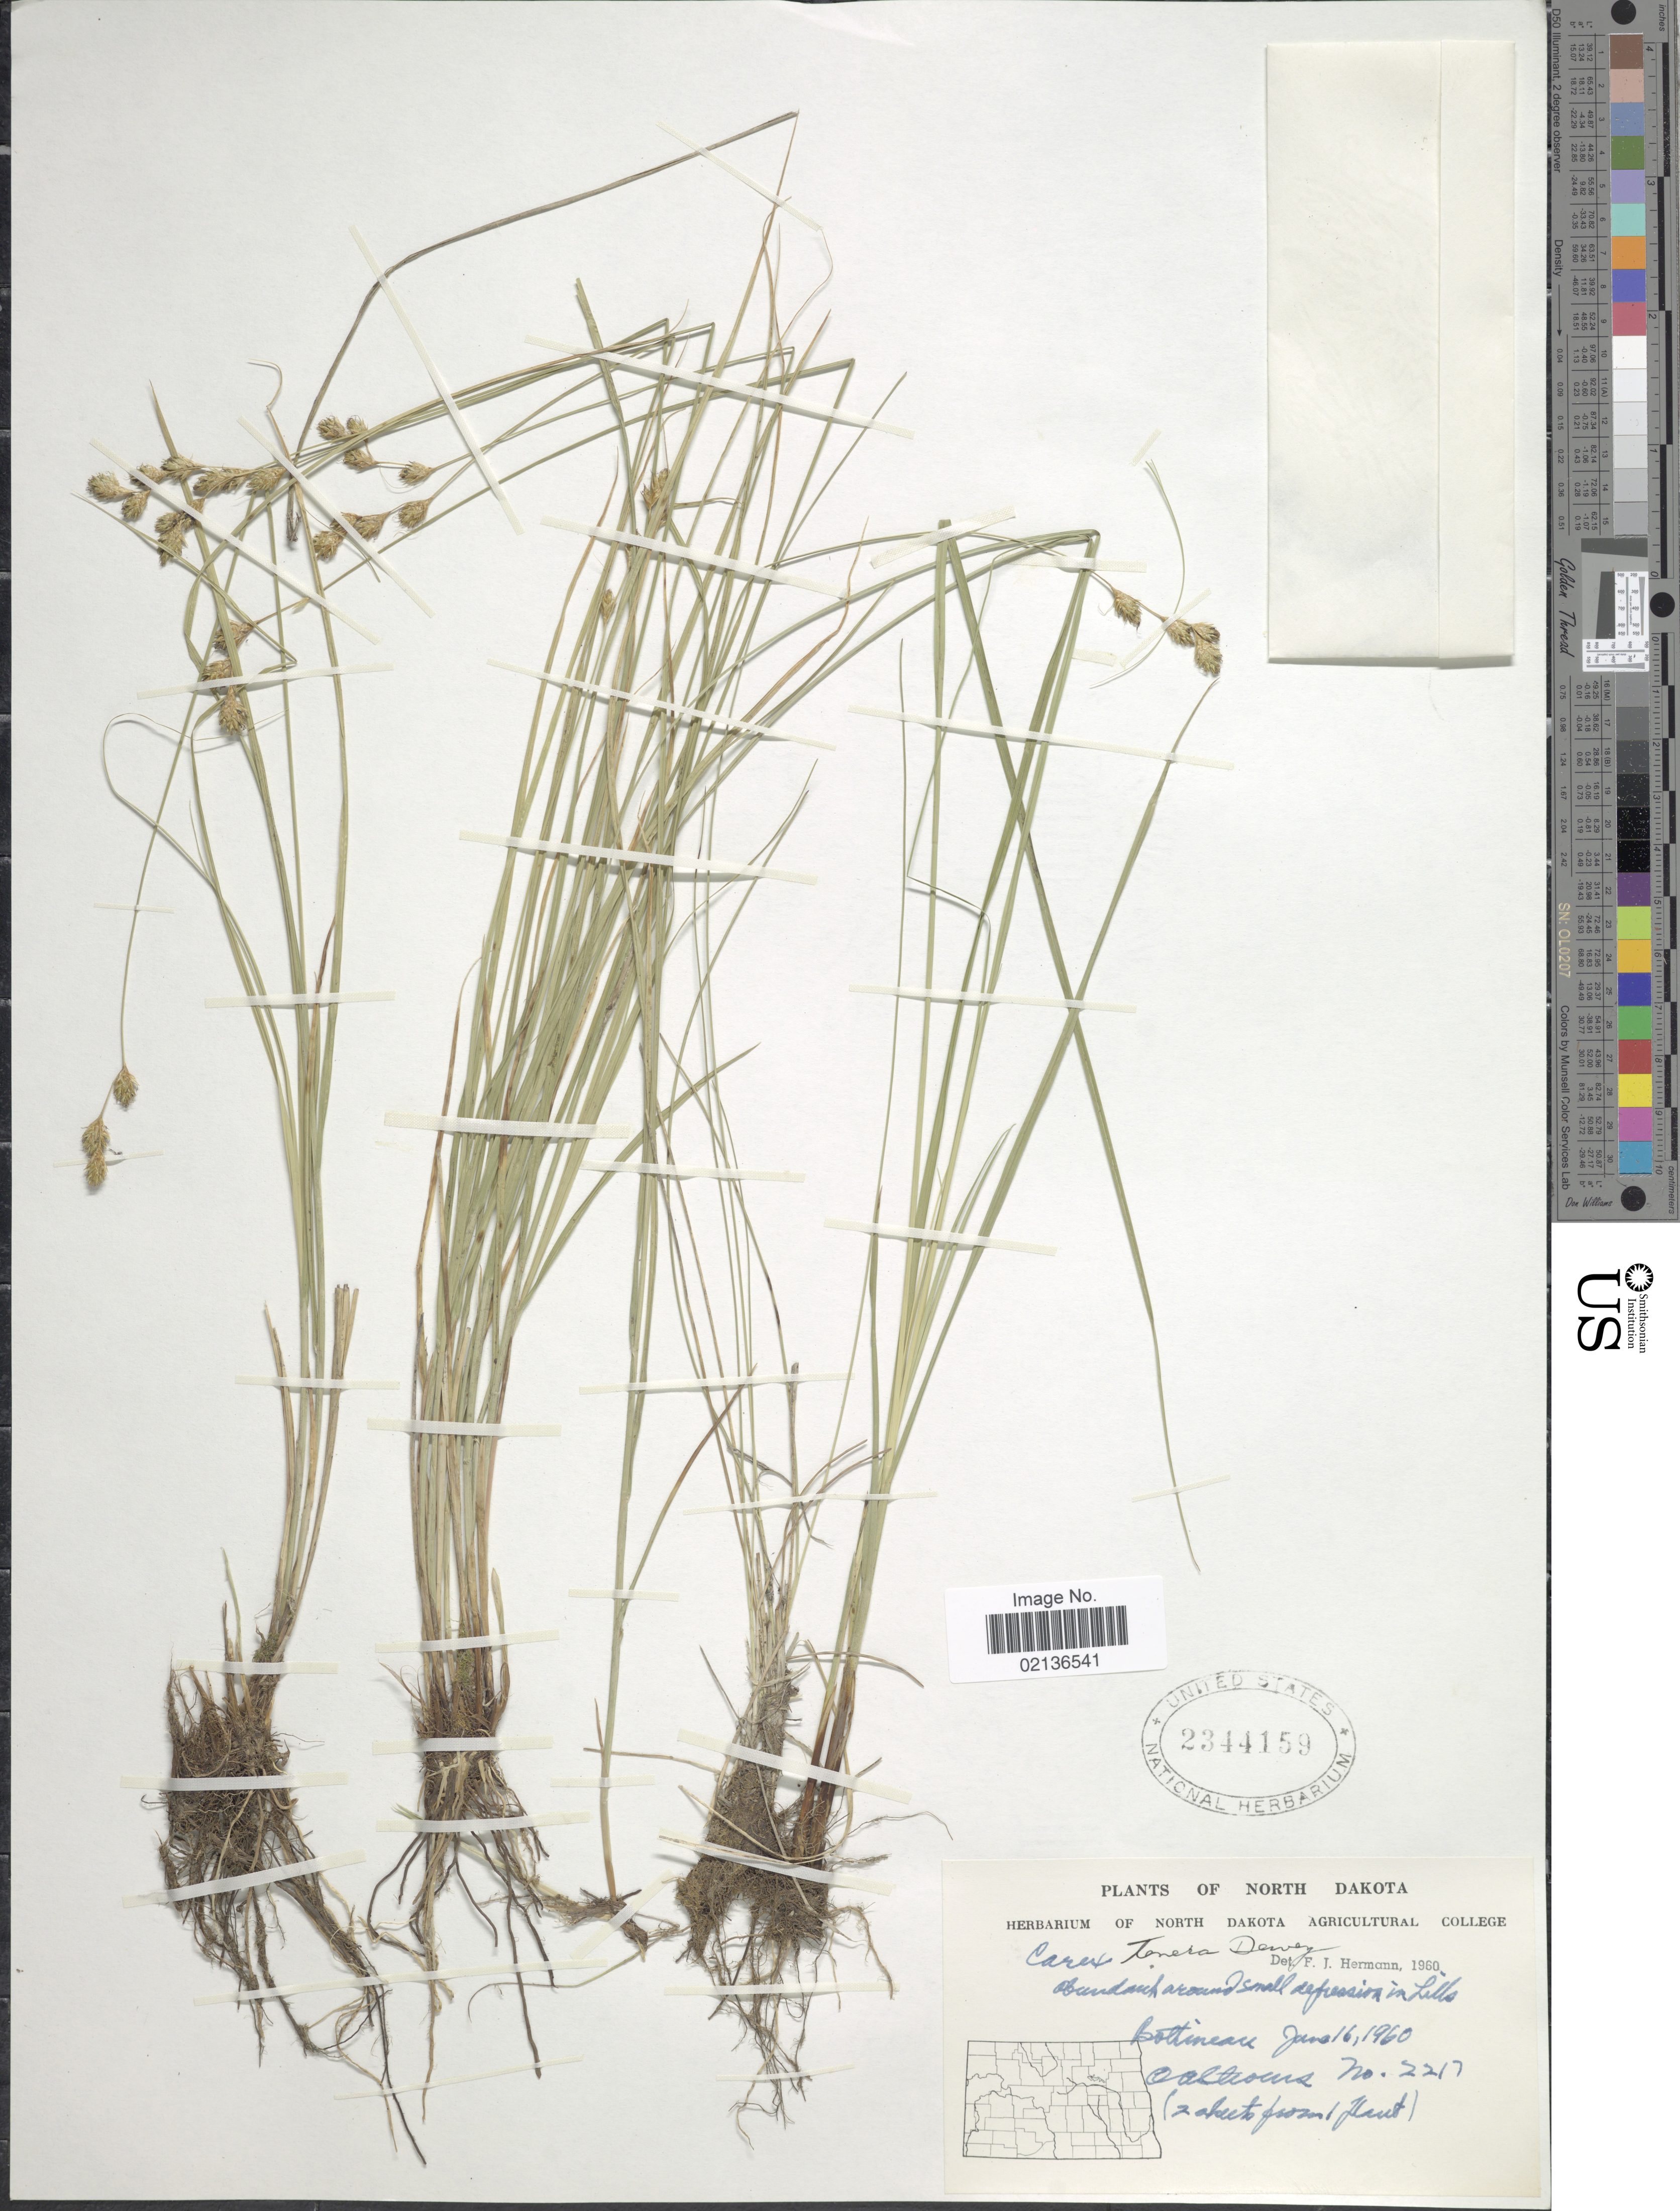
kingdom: Plantae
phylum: Tracheophyta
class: Liliopsida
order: Poales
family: Cyperaceae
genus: Carex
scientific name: Carex tenera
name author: Dewey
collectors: O. A. Stevens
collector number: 2217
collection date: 1960-06-16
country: United States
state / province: North Dakota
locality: Bottineau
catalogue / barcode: US 2344159